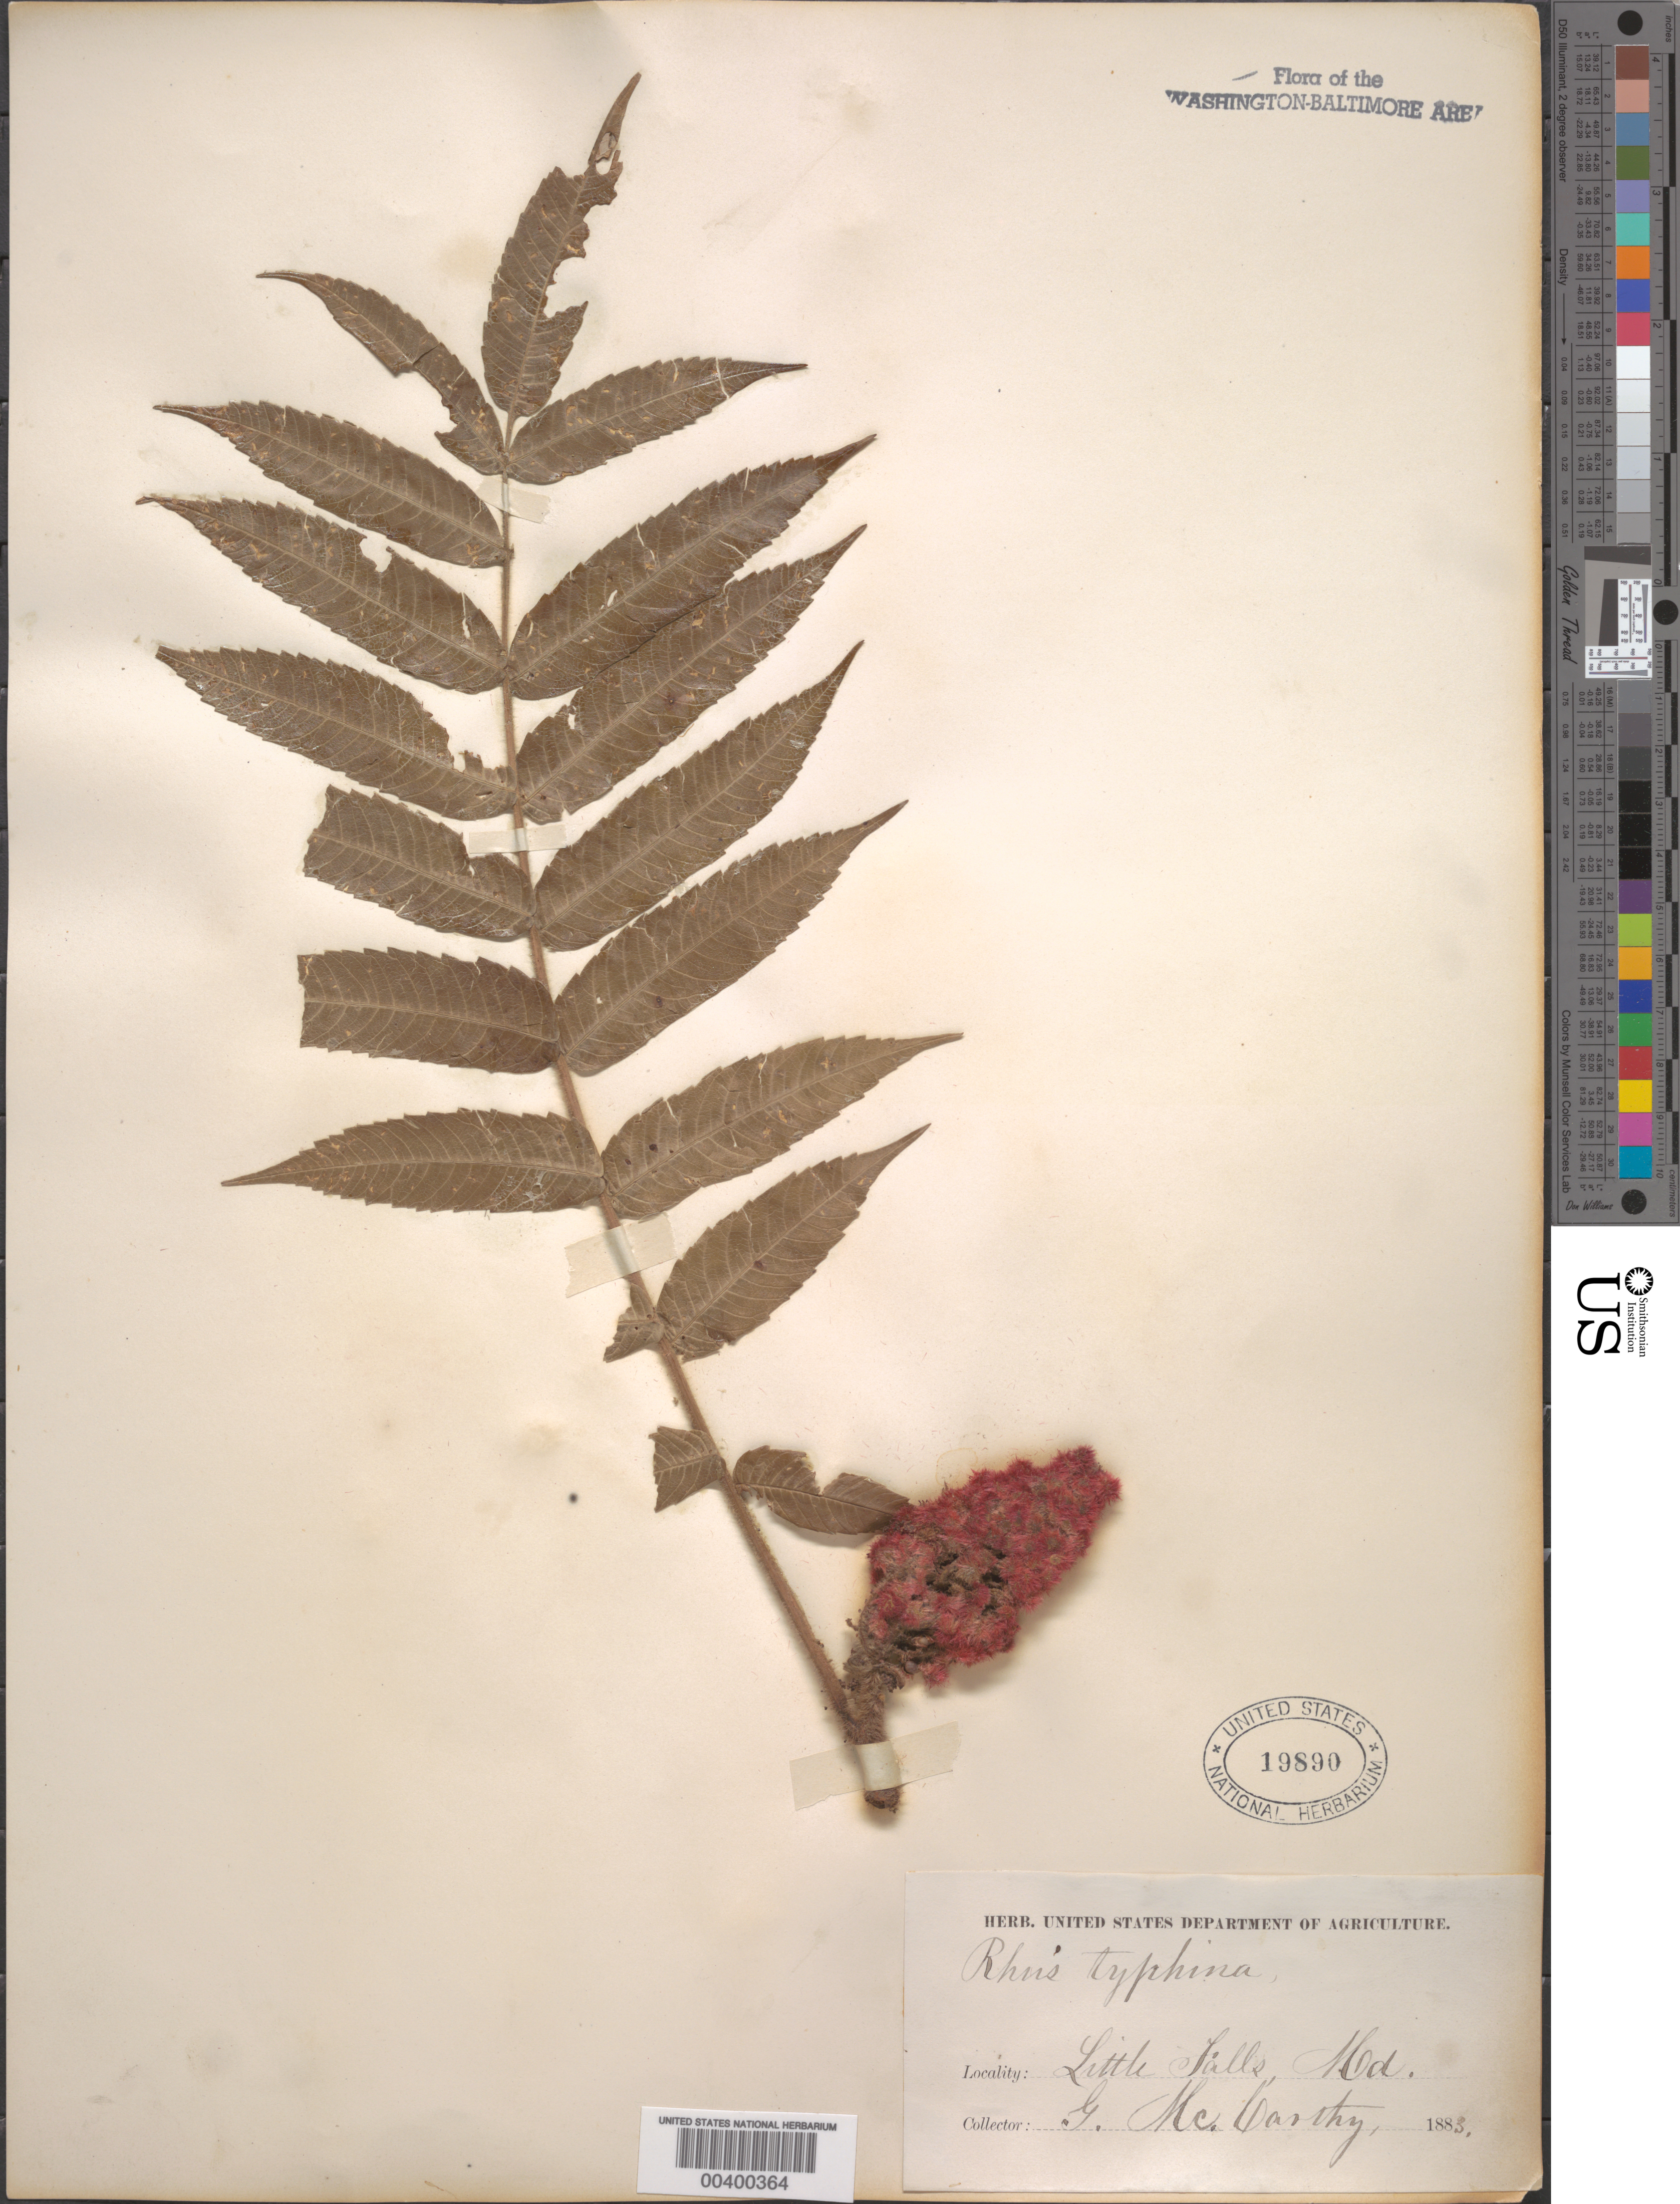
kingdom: Plantae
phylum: Tracheophyta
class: Magnoliopsida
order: Sapindales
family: Anacardiaceae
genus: Rhus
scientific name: Rhus typhina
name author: L.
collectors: G. McCarthy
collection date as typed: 1883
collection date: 1883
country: United States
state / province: Maryland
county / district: Montgomery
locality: Little Falls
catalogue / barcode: US 19890